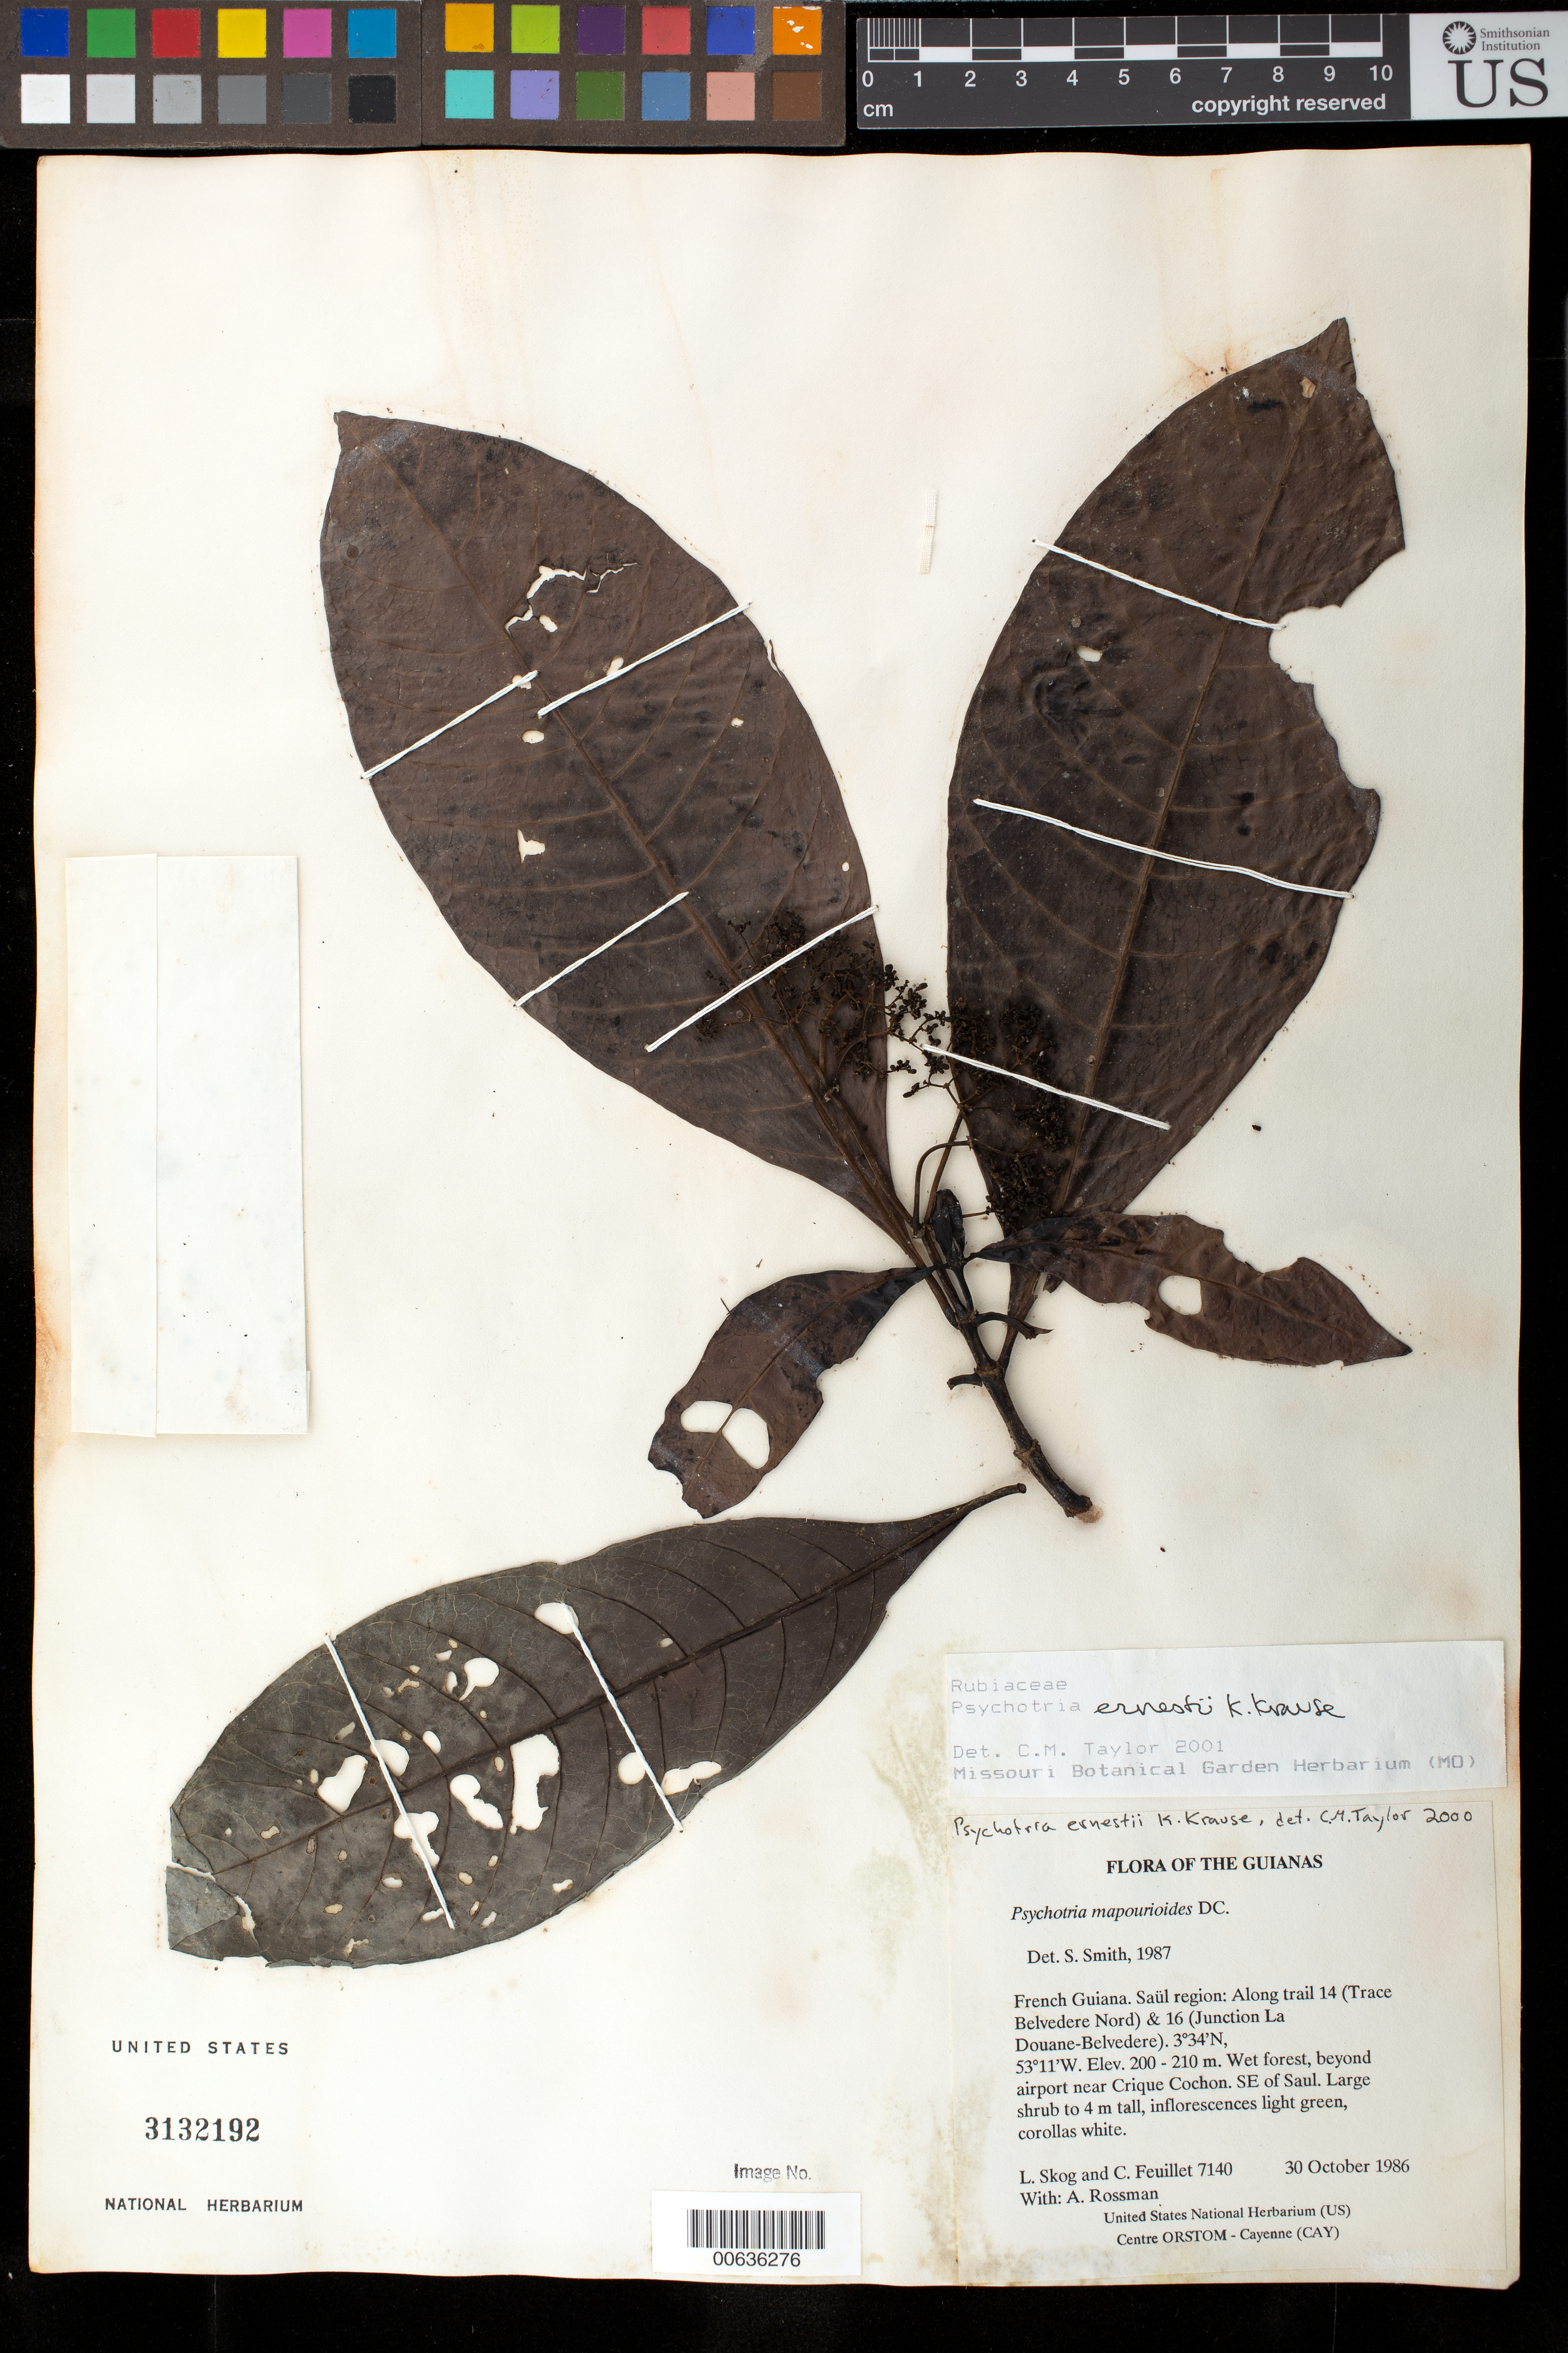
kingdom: Plantae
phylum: Tracheophyta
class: Magnoliopsida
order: Gentianales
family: Rubiaceae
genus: Psychotria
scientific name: Psychotria ernestii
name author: K. Krause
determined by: Taylor, Charlotte M.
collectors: L. E. Skog, C. Feuillet & A. Rossman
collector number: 7140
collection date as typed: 30 October 1986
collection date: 1986-10-30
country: French Guiana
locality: SE of Saül along trail 14 (Trace Belvedere Nord) & 16 (Junction La Douane-Belvedere)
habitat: Wet forest, beyond airport near Crique Cochon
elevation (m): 200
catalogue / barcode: US 3132192